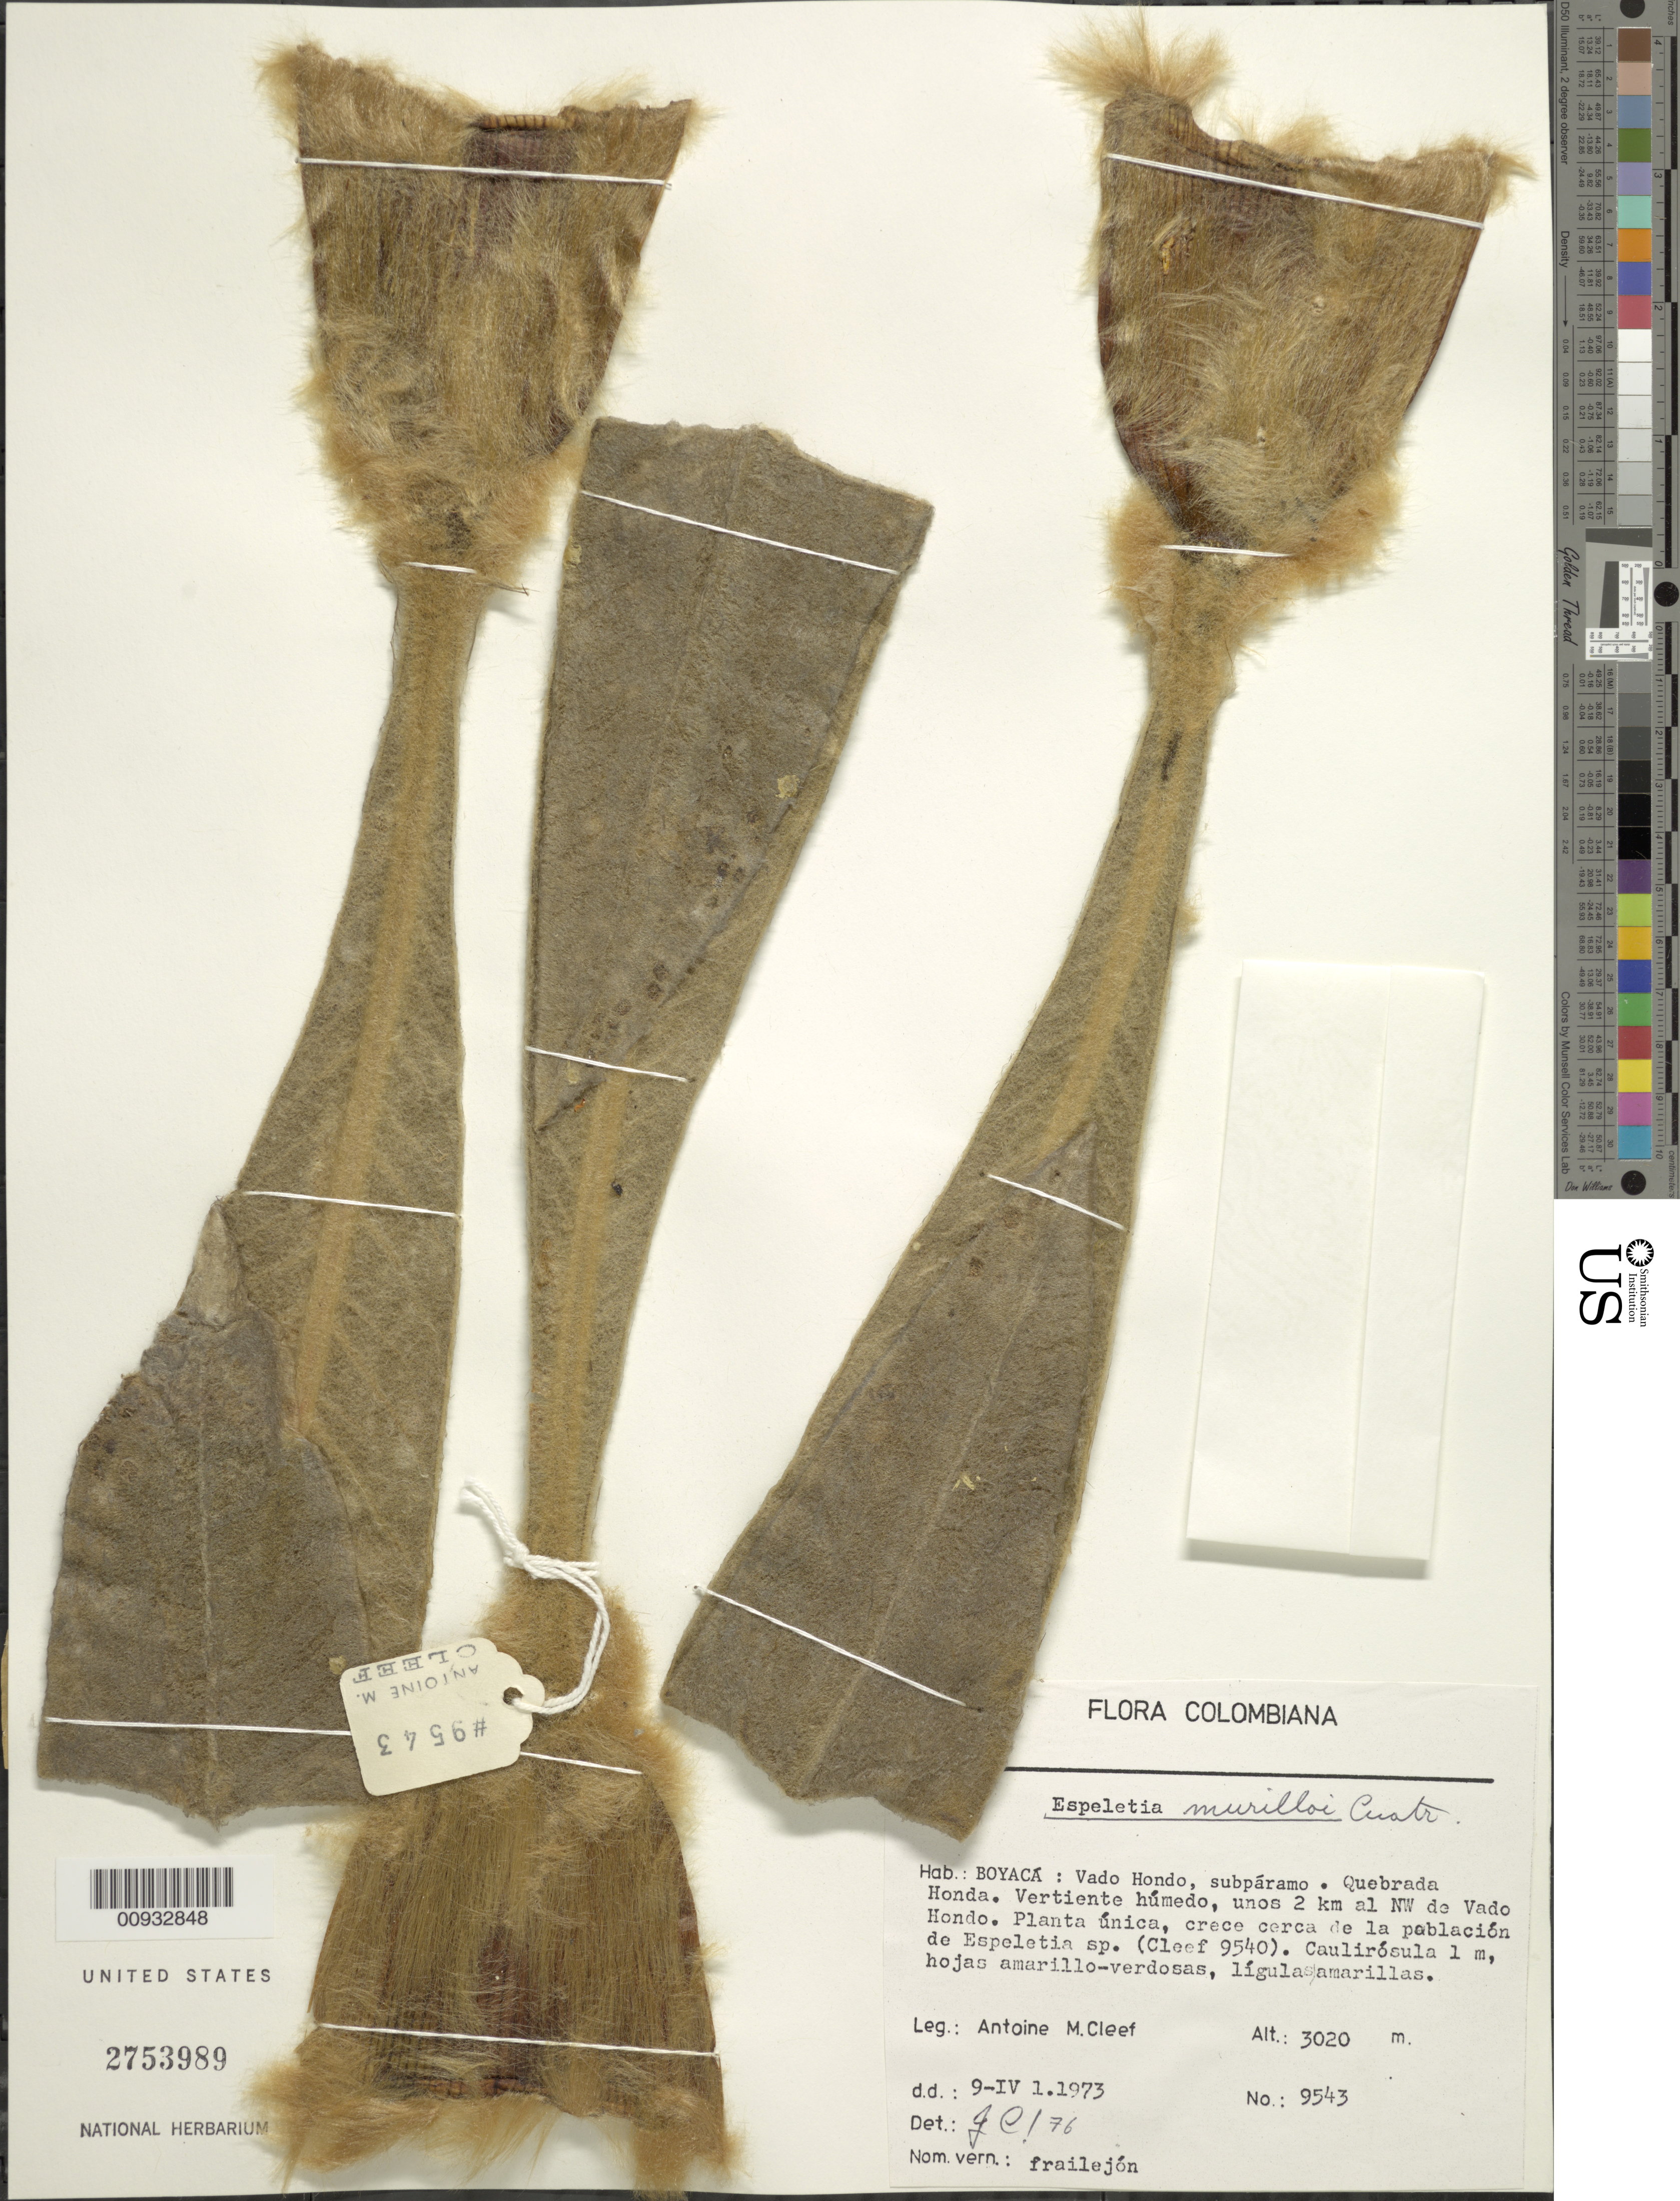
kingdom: Plantae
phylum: Tracheophyta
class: Magnoliopsida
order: Asterales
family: Asteraceae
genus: Espeletia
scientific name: Espeletia murilloi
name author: Cuatrec.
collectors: A. M. Cleef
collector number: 9543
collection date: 1973-04-09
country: Colombia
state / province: Boyacá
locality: Vado Hondo, Quebrada Honda, unos 2 km al NW de Vado Hondo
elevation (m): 3020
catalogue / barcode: US 2753989